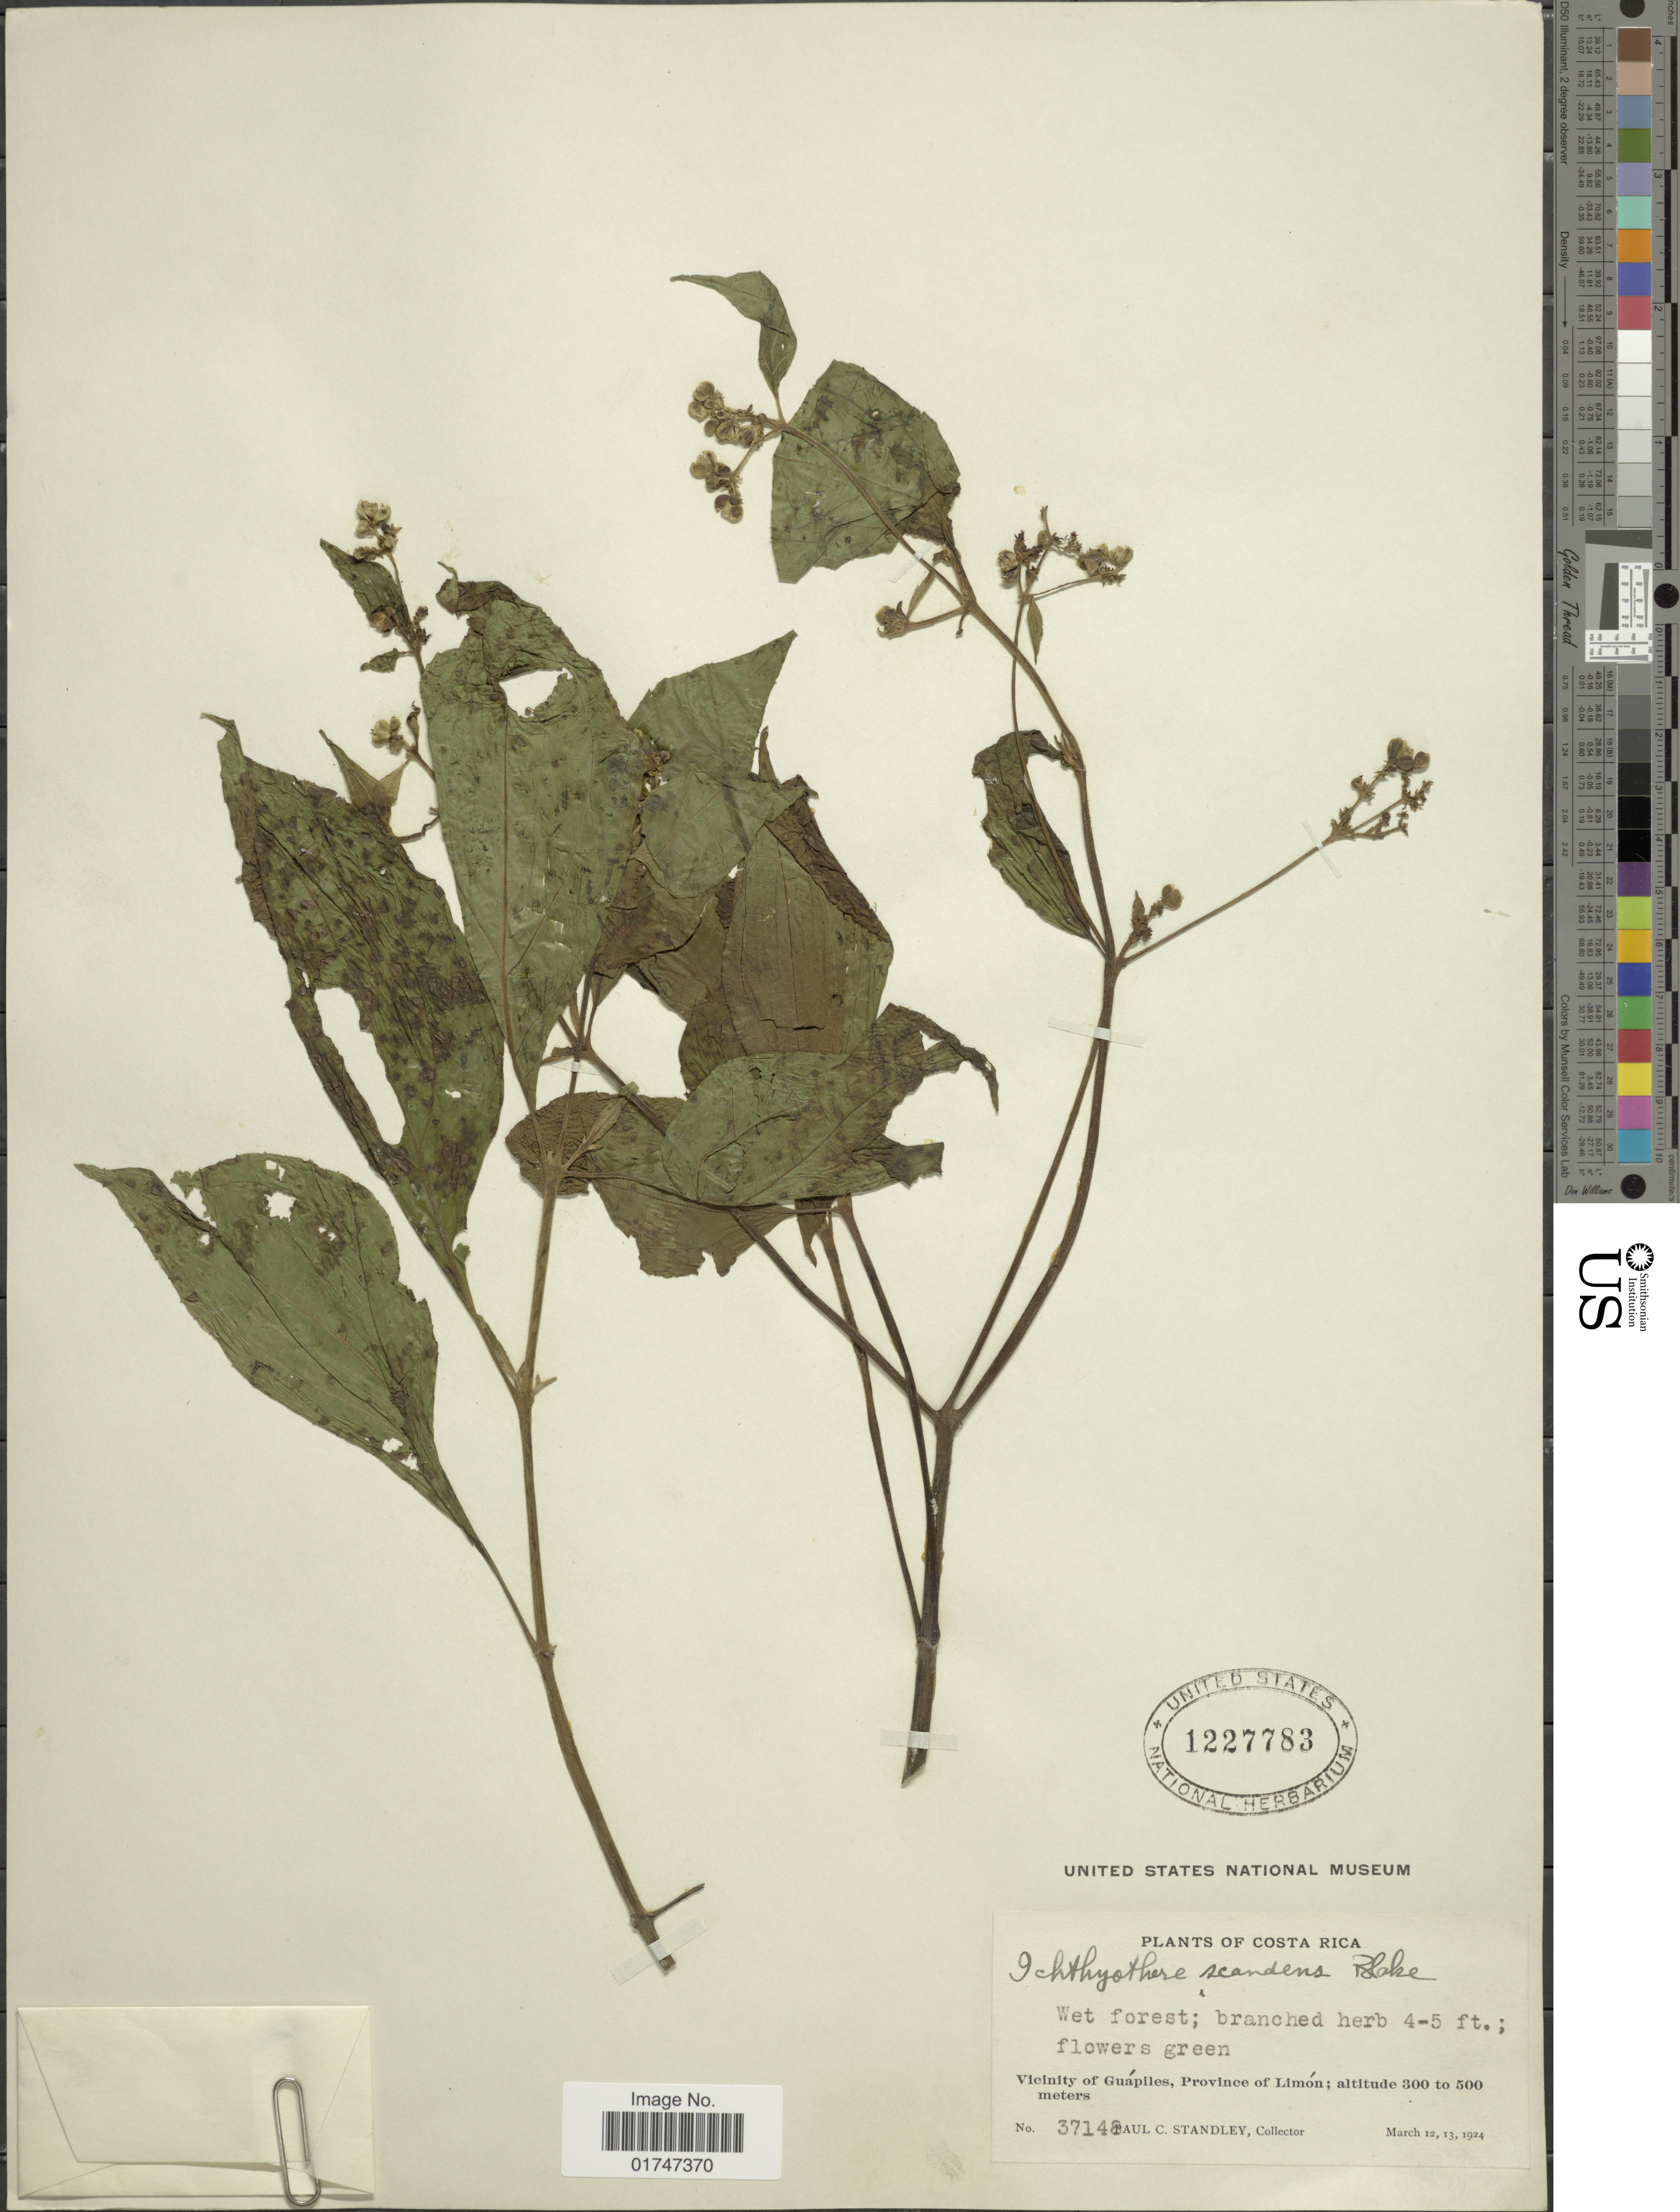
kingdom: Plantae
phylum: Tracheophyta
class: Magnoliopsida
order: Asterales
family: Asteraceae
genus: Ichthyothere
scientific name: Ichthyothere scandens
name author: S.F. Blake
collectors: P. C. Standley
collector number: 37149*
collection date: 1924-03-12/1924-03-13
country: Costa Rica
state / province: Limón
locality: Vicinity of Guápiles, Province of Limón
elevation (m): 300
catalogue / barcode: US 1227783